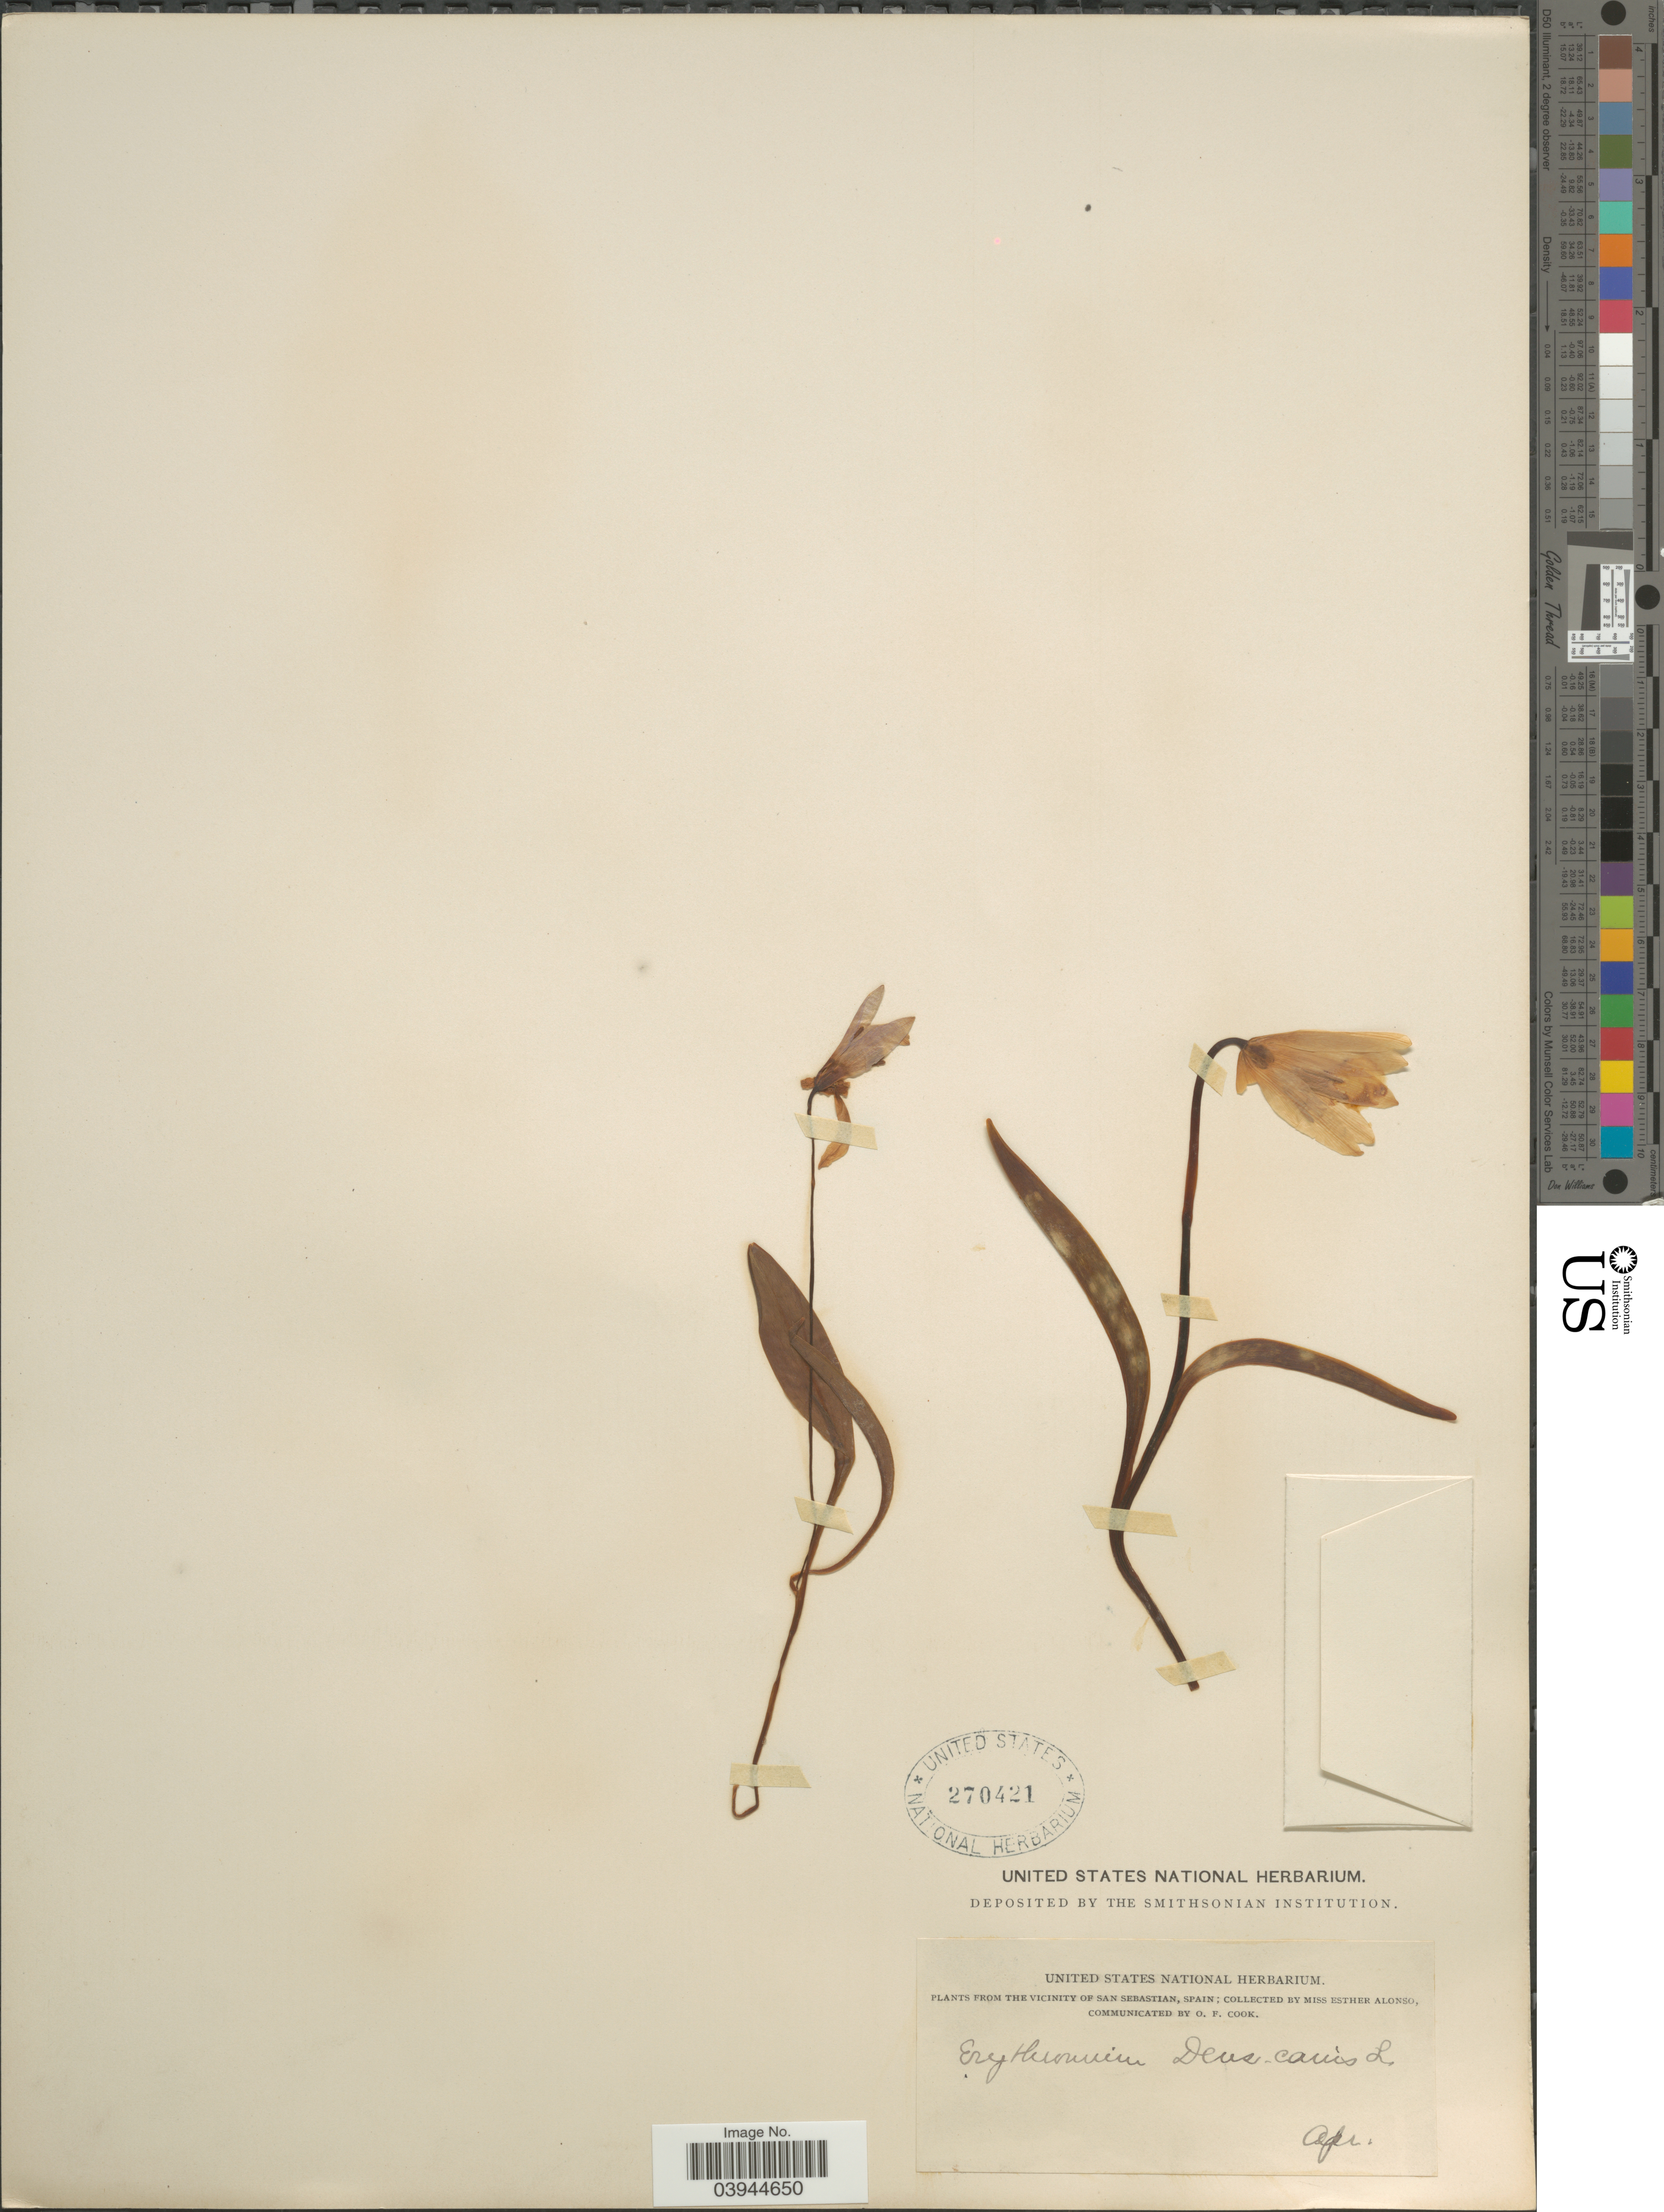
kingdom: Plantae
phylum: Tracheophyta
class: Liliopsida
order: Liliales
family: Liliaceae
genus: Erythronium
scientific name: Erythronium dens-canis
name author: L.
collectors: E. Alonso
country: Spain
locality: Vicinity of San Sebastian.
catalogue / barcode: US 270421